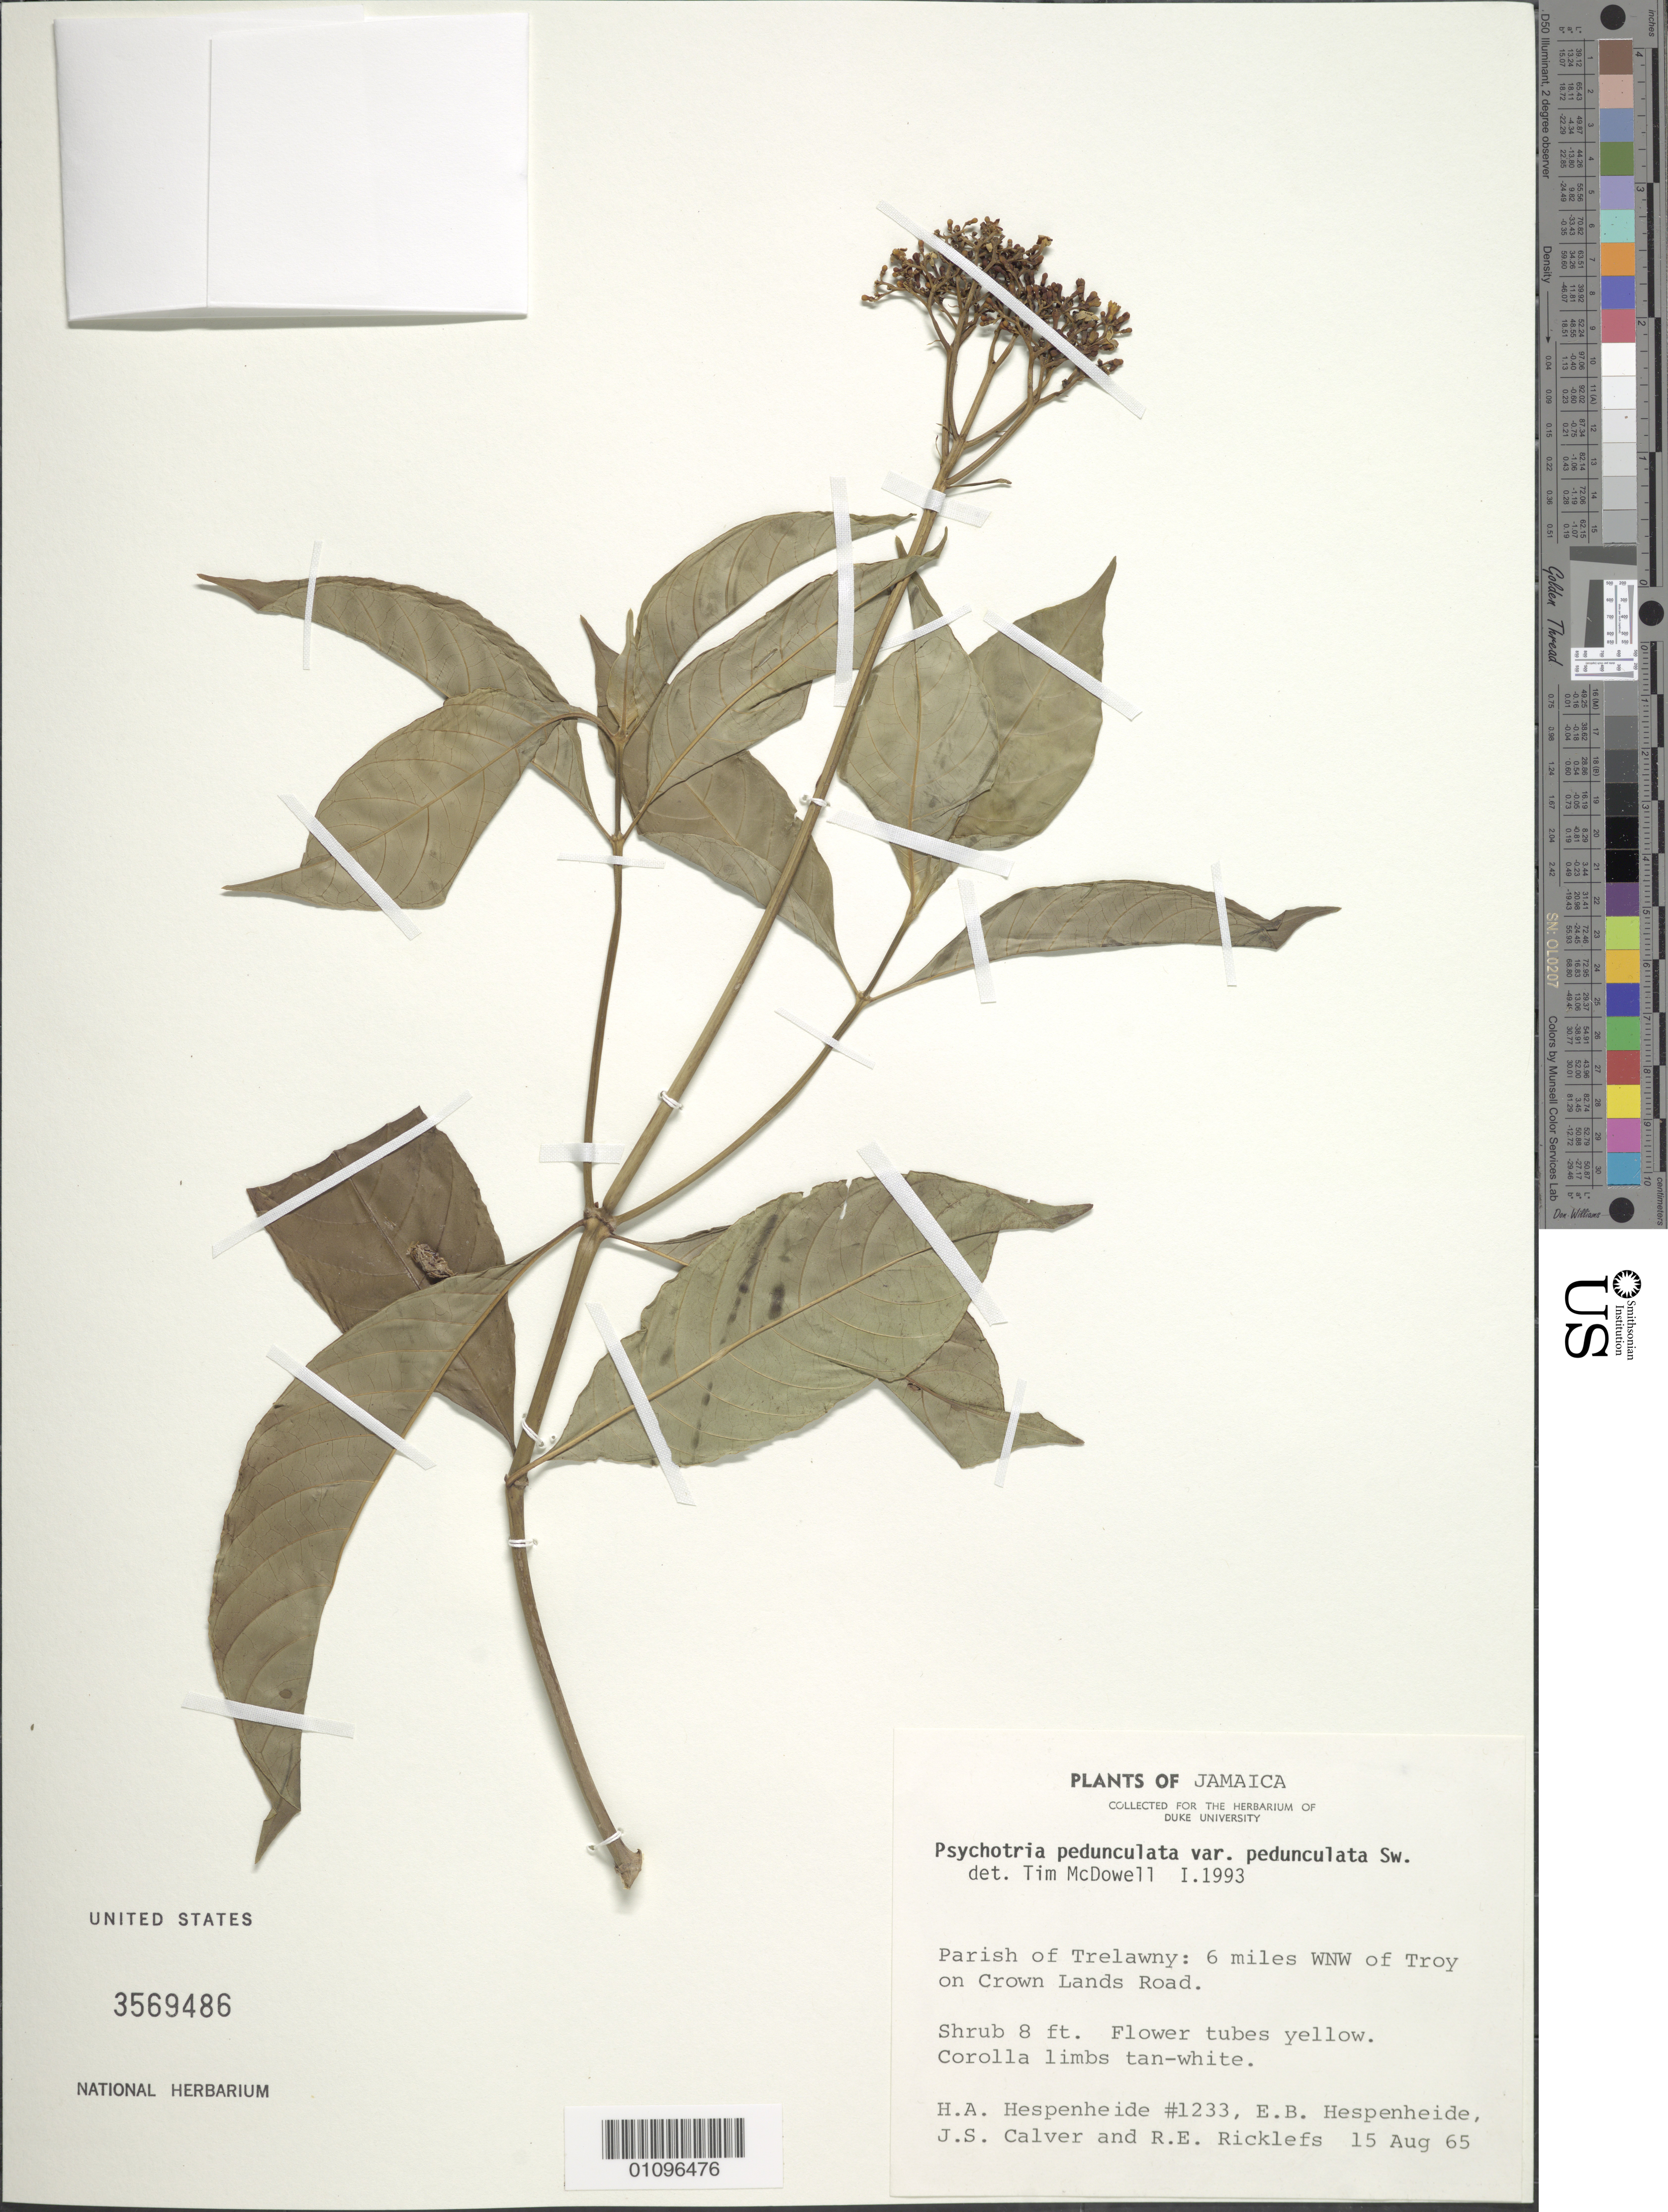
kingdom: Plantae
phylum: Tracheophyta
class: Magnoliopsida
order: Gentianales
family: Rubiaceae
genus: Psychotria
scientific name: Psychotria pedunculata var. pedunculata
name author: Sw.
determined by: McDowell, T.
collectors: H. A. Hespenheide, E. Hespenheide, J. Calver & R. Ricklefs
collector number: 1233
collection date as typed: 15 Aug 1965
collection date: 1965-08-15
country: Jamaica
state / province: Trelawny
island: Jamaica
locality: Troy, 6 miles NW on Crown Lands Road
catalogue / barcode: US 3569486